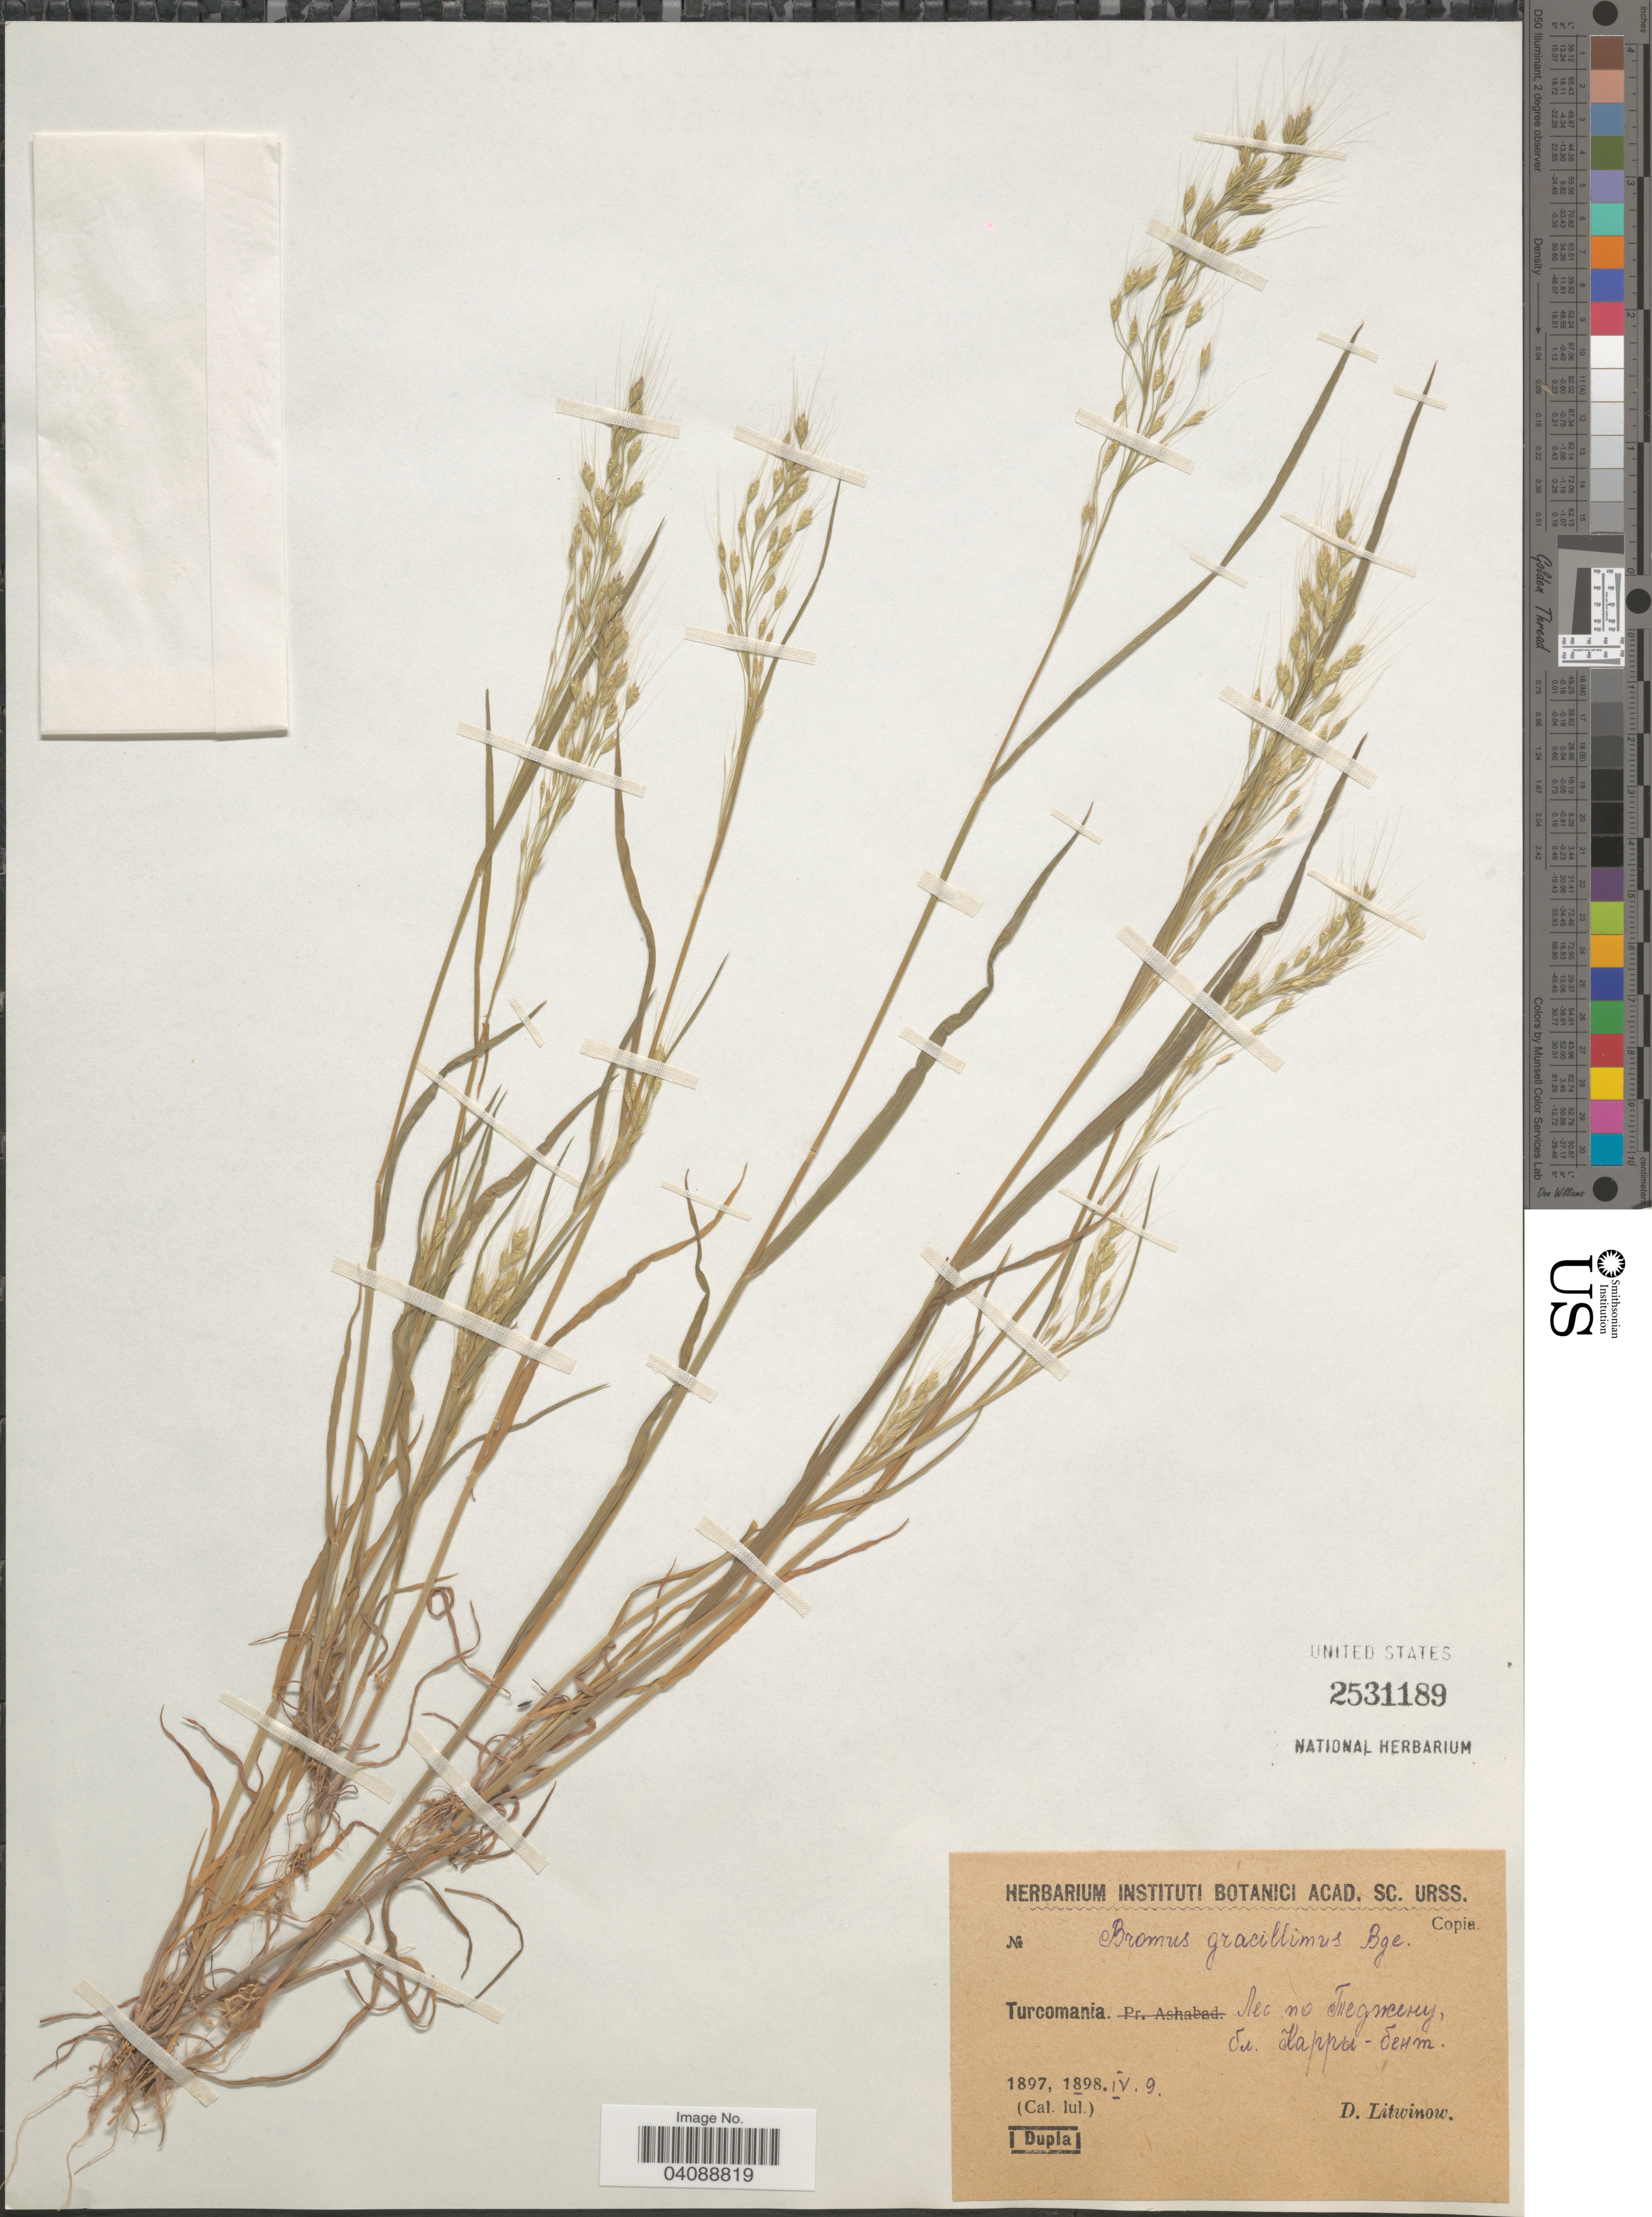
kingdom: Plantae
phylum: Tracheophyta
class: Liliopsida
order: Poales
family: Poaceae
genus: Bromus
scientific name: Bromus gracillimus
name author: Bunge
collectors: D. Litwinow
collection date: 1898-04-09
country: Turkmenistan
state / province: Ahal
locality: Tejen near Karry Bent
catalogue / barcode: US 2531189